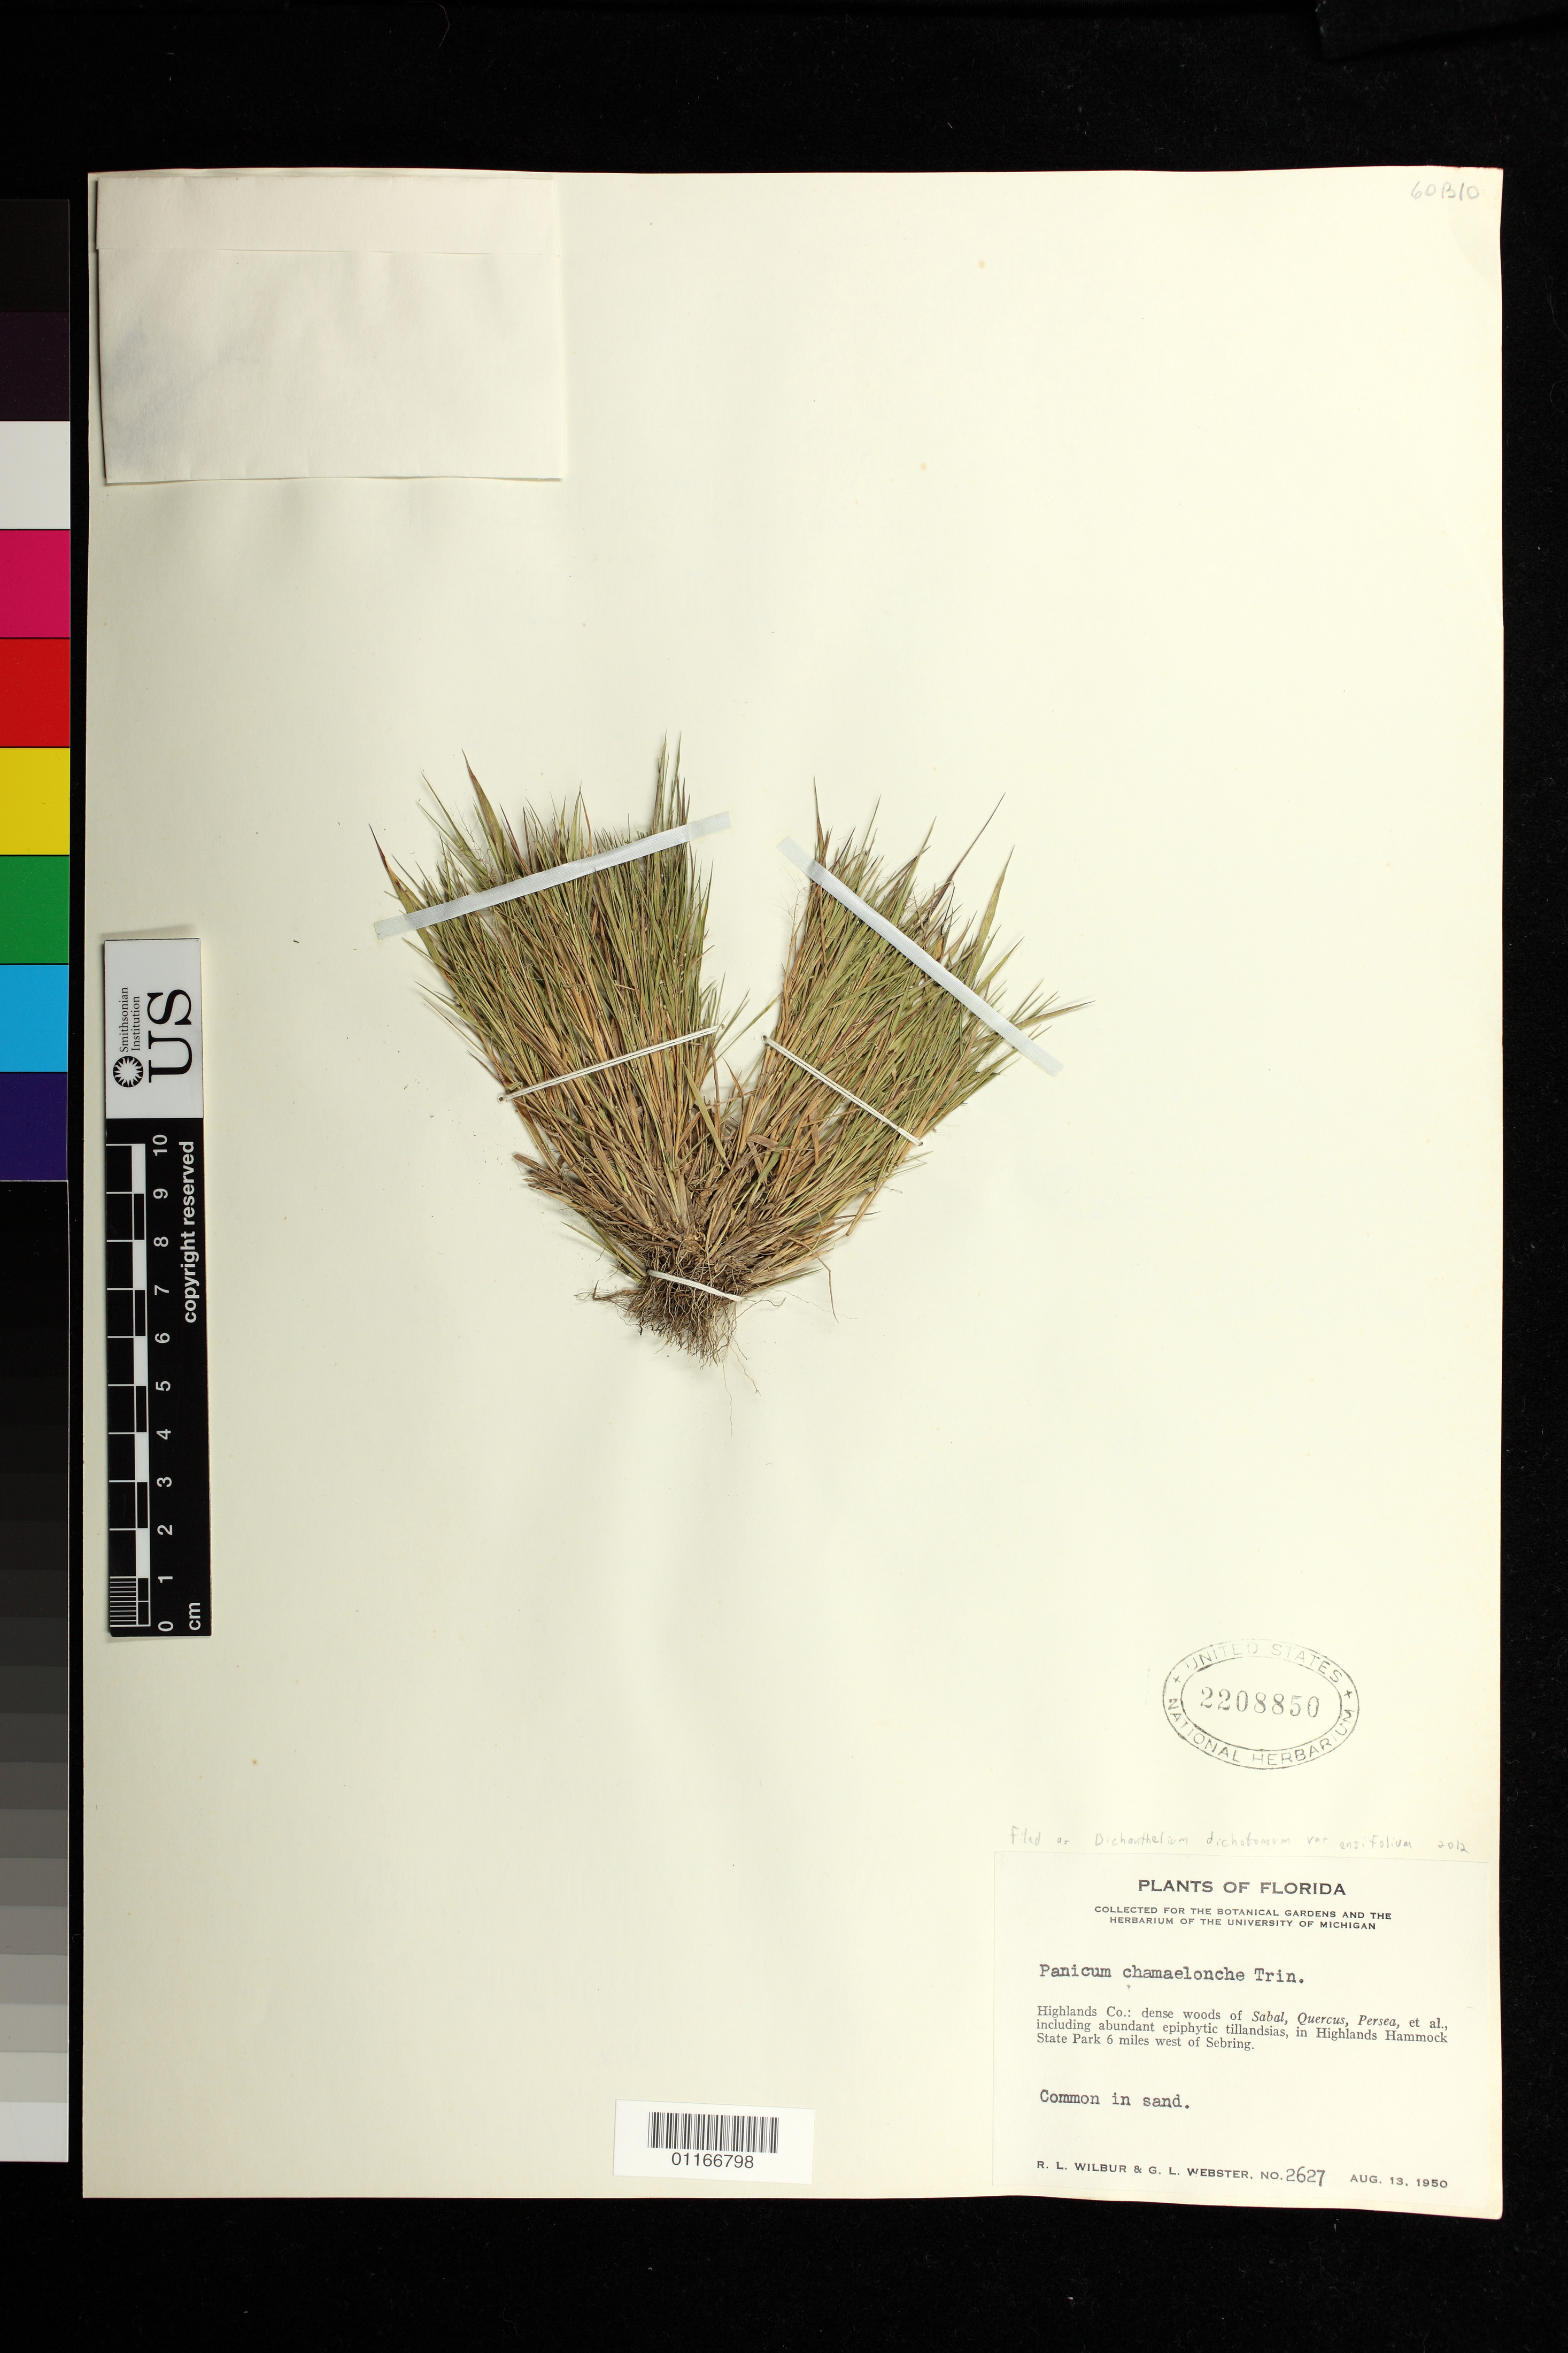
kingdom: Plantae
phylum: Tracheophyta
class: Liliopsida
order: Poales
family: Poaceae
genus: Dichanthelium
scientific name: Dichanthelium dichotomum var. ensifolium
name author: (Baldwin ex Elliot) Gould & C.A. Clark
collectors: R. L. Wilbur & G. L. Webster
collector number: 2627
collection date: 1950-08-13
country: United States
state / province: Florida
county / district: Highlands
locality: in Highlands Hammock State Park, 6 miles West of Sebring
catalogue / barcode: US 2208850